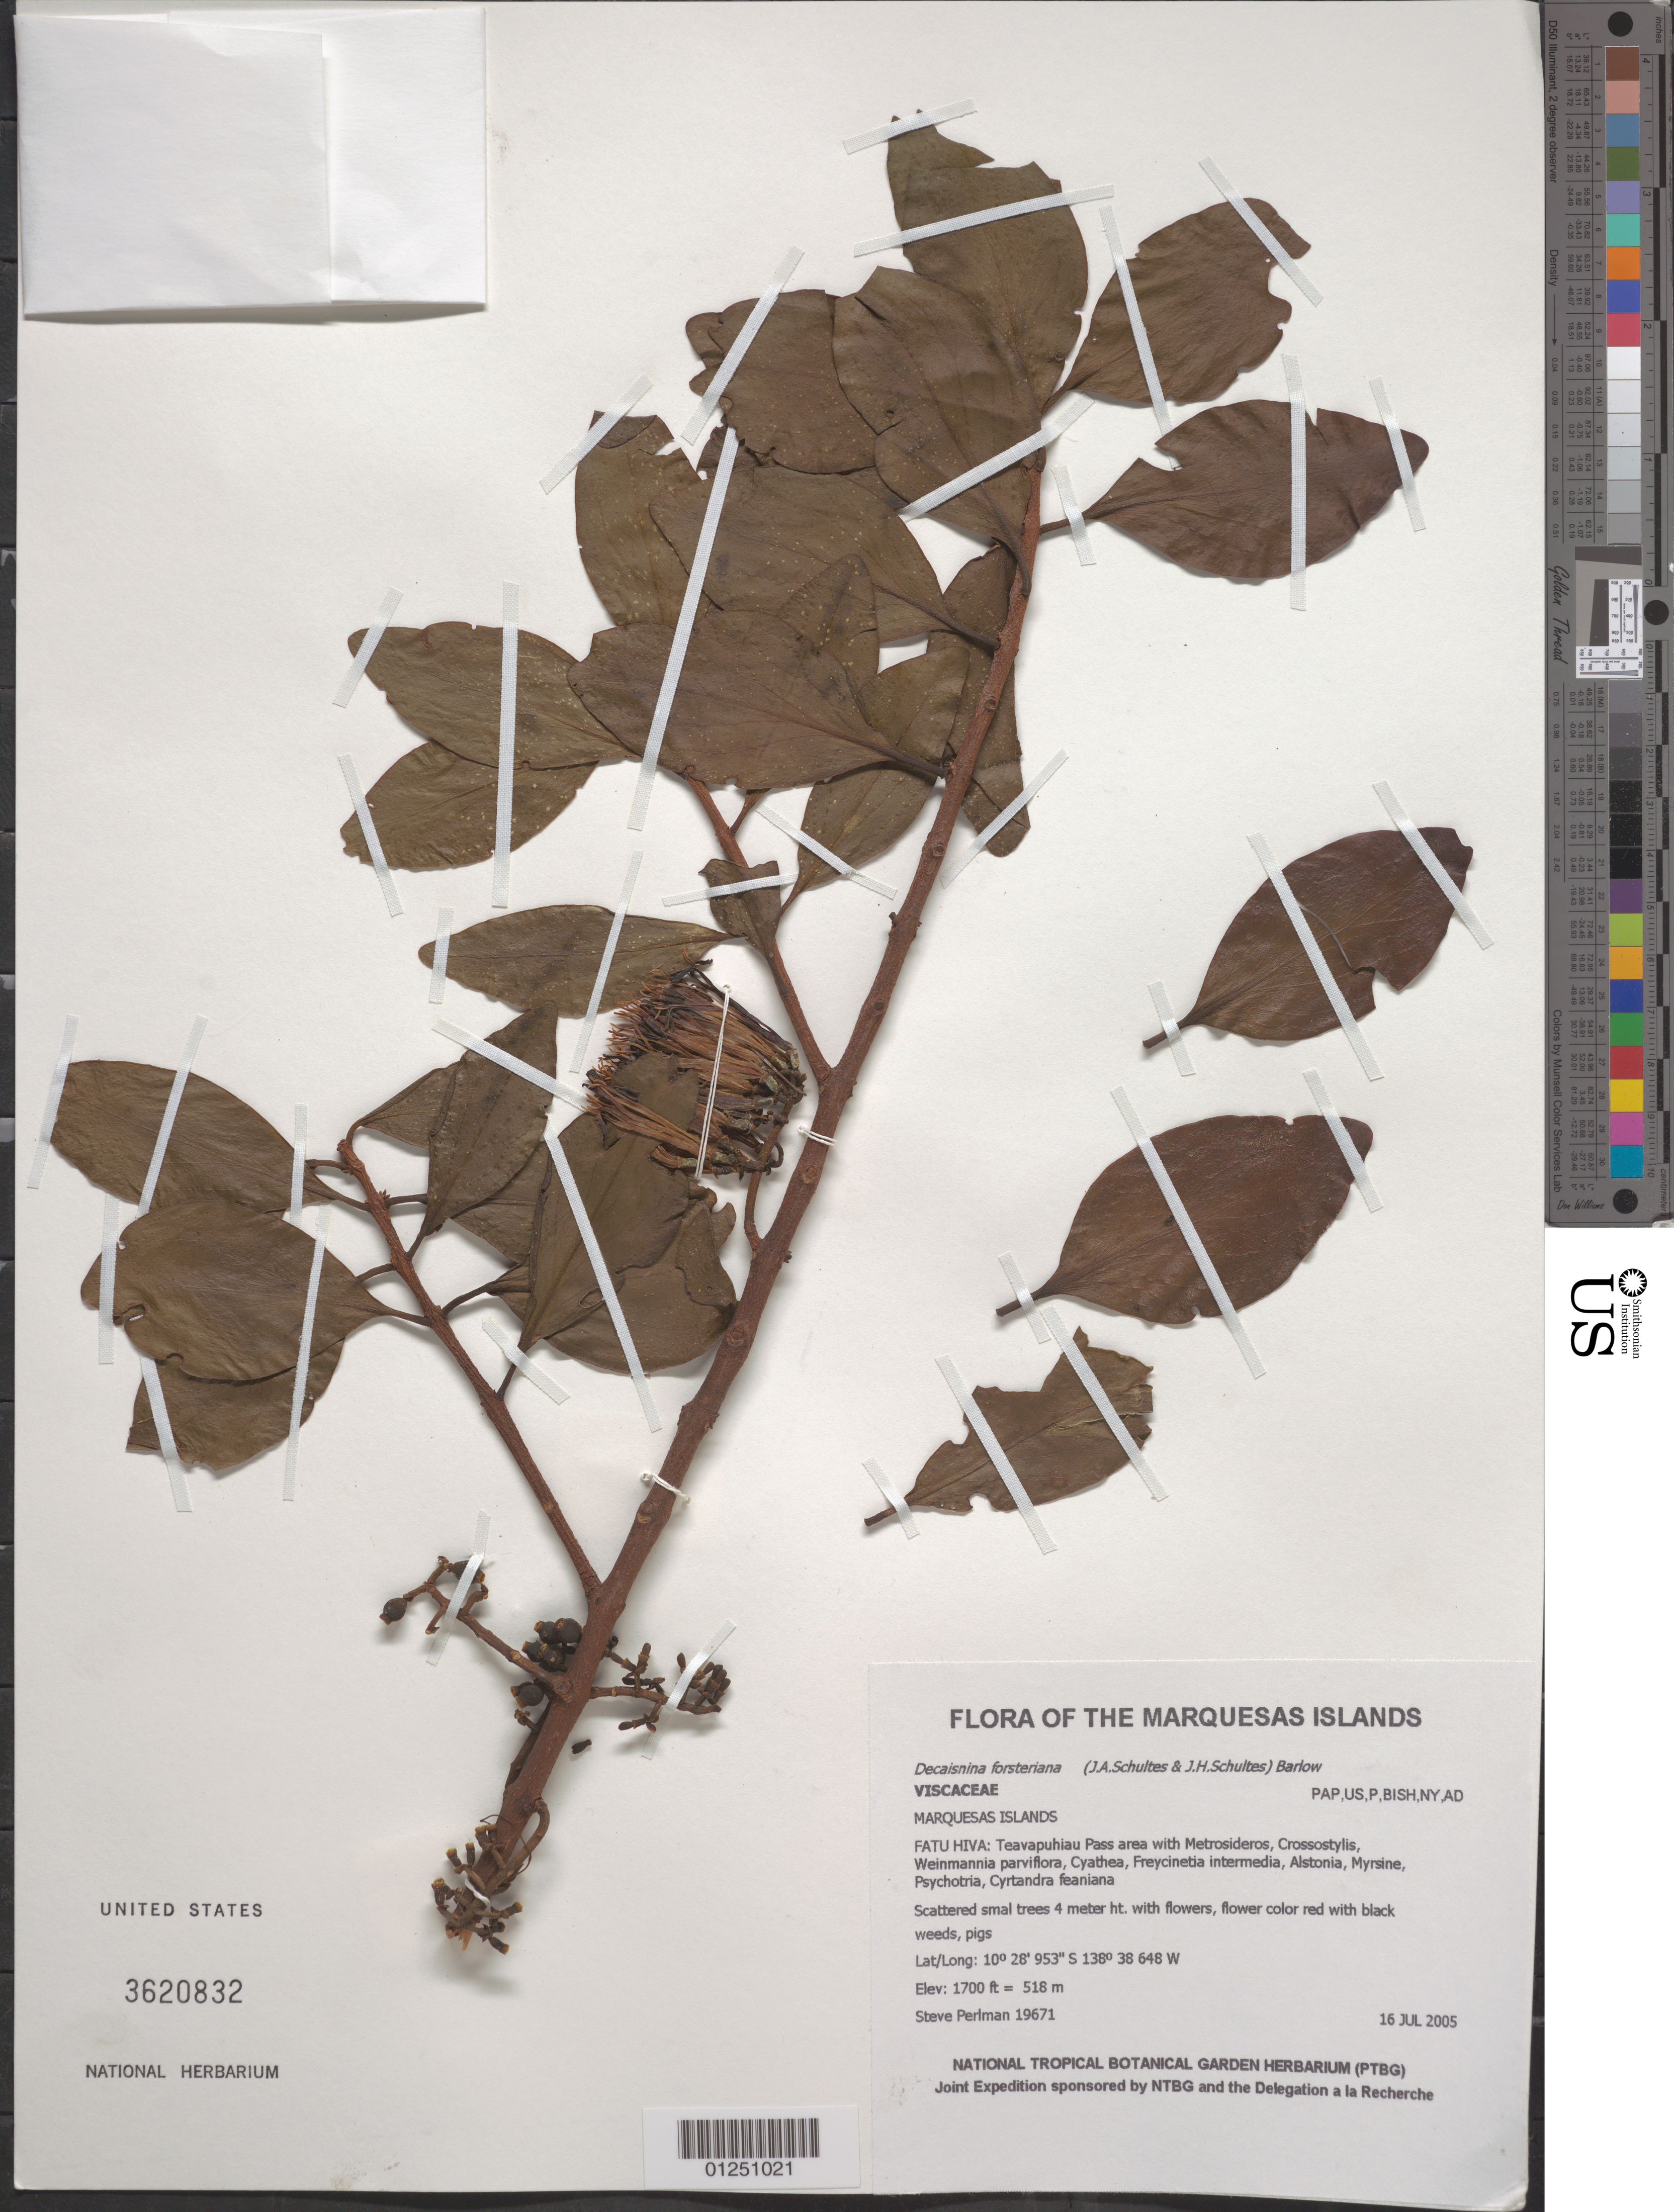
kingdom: Plantae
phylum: Tracheophyta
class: Magnoliopsida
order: Santalales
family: Loranthaceae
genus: Decaisnina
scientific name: Decaisnina forsteriana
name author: (Schult. & Schult. f.) Barlow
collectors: S. P. Perlman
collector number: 19671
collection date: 2005-07-16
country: French Polynesia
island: Fatu Hiva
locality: Teavapuhiau Pass area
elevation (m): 518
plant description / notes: Weeds, pigs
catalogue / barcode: US 3620832